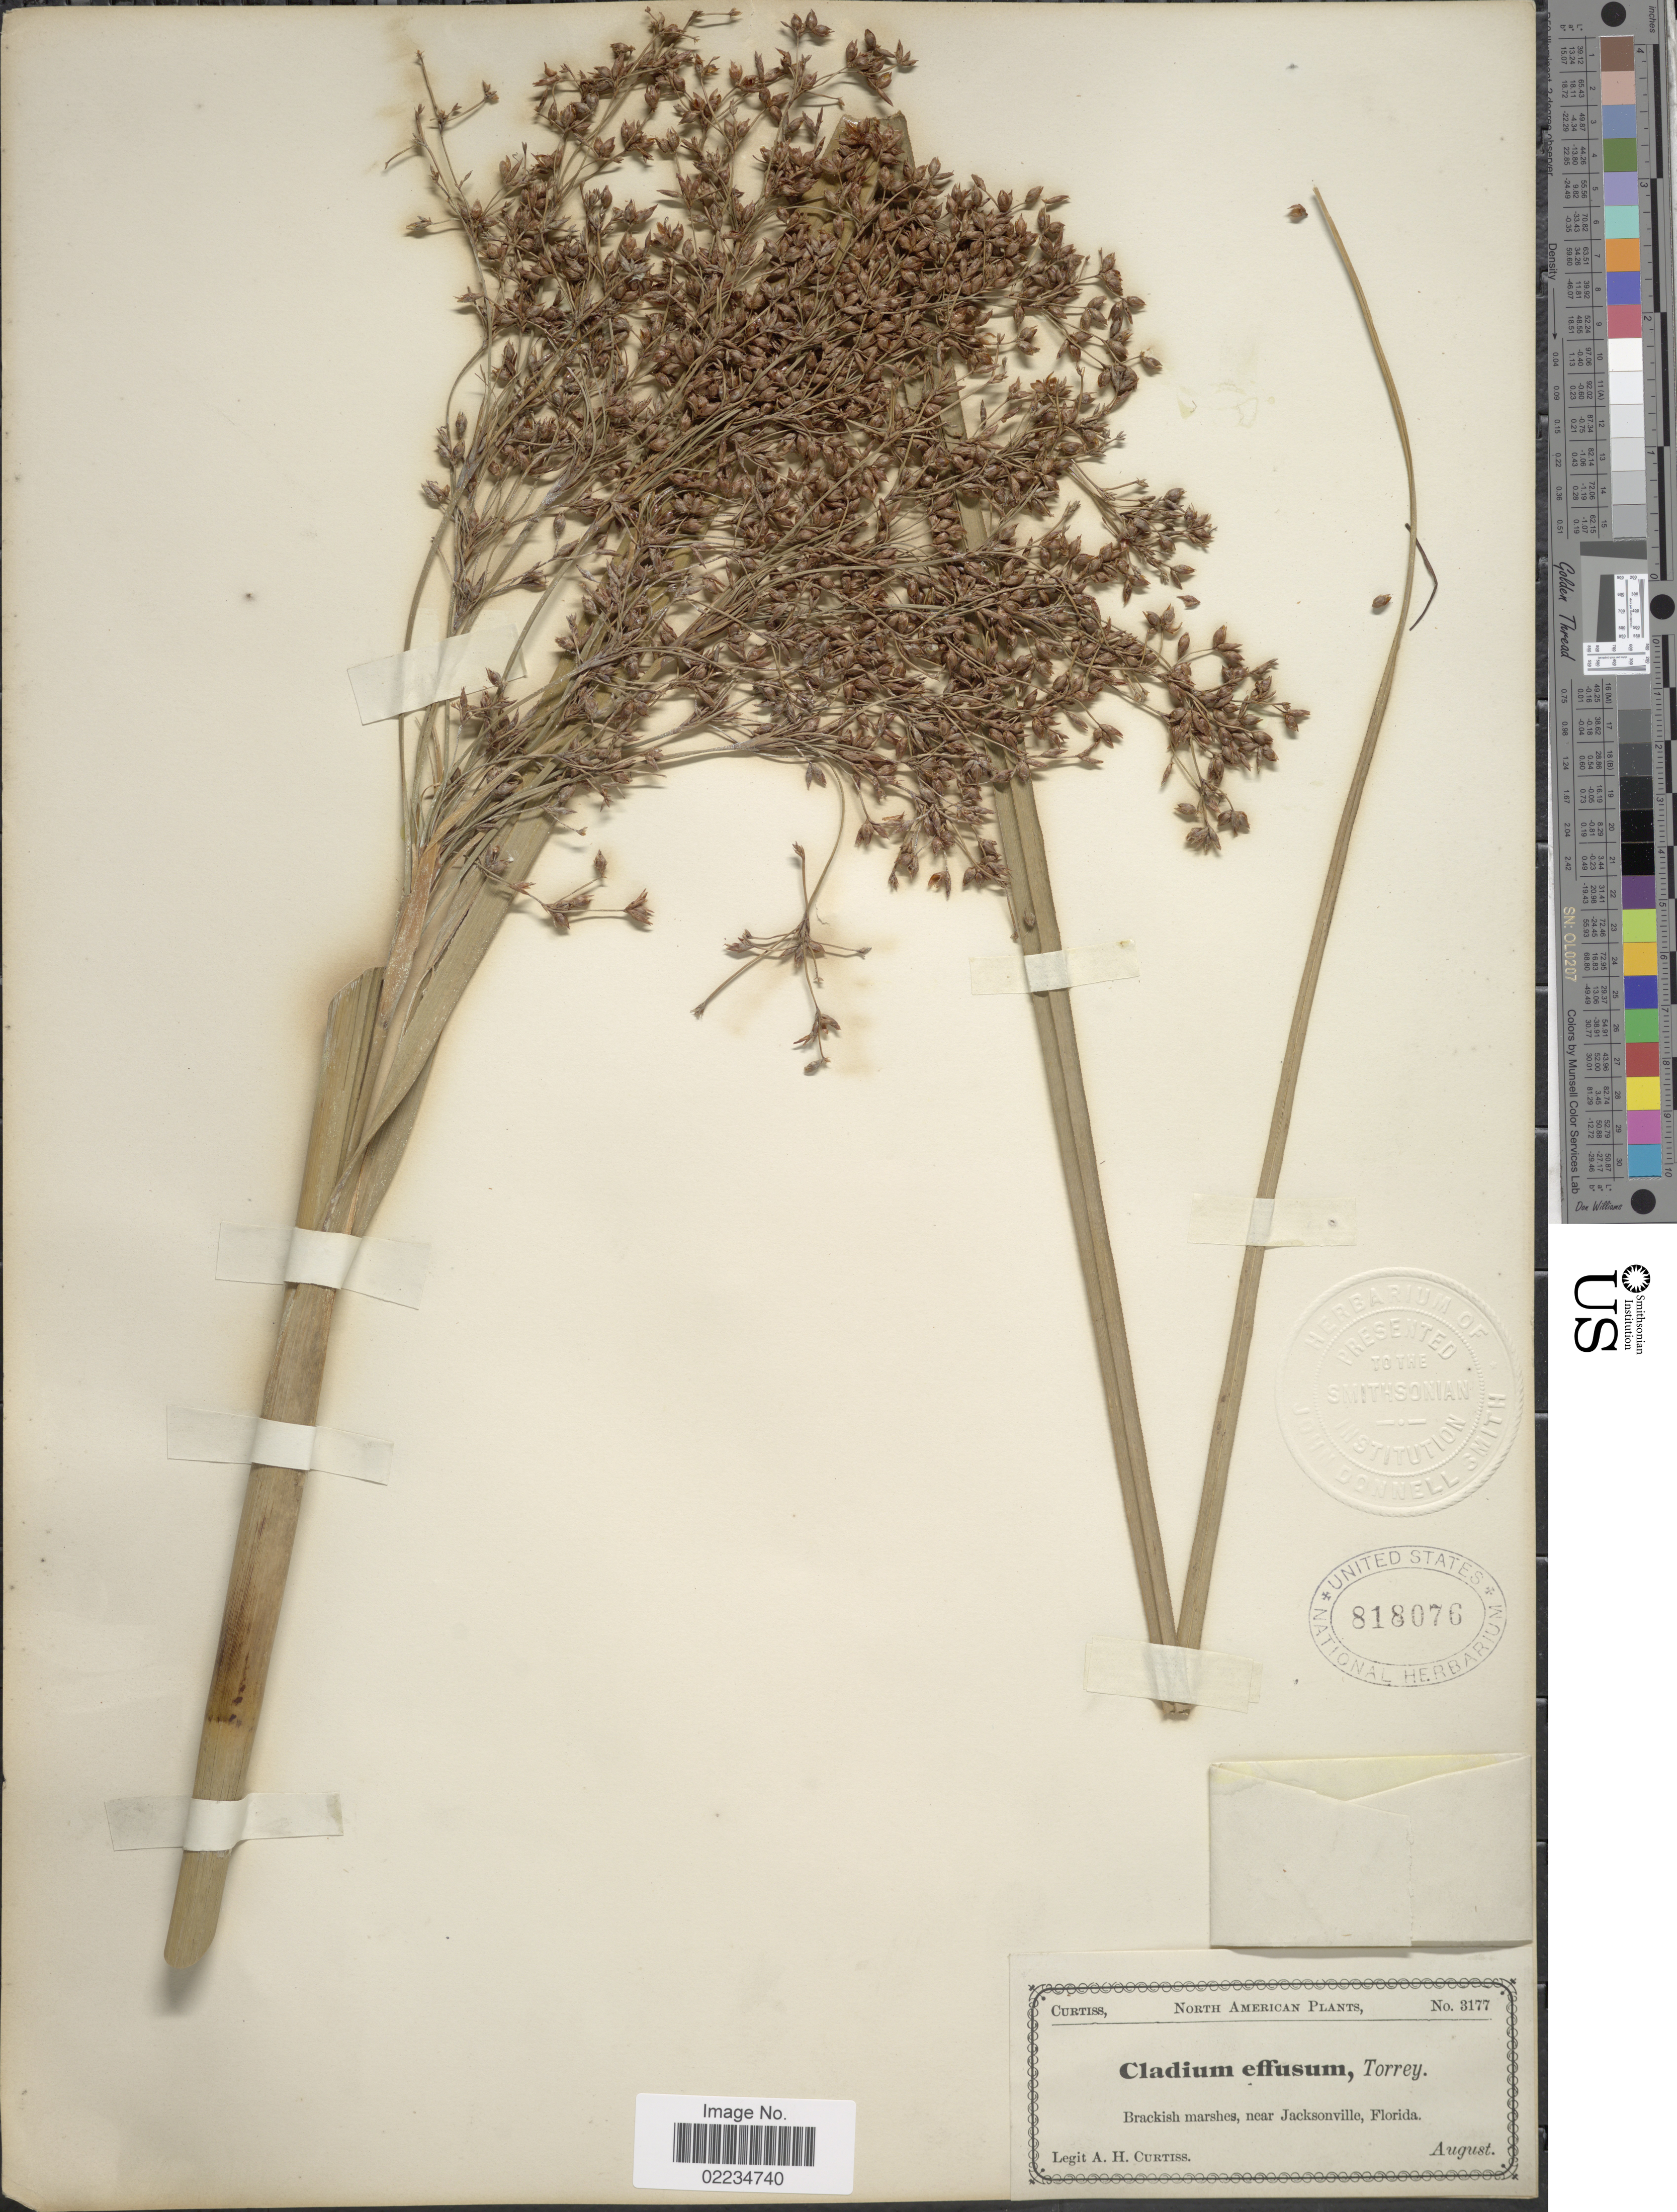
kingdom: Plantae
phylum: Tracheophyta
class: Liliopsida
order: Poales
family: Cyperaceae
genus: Cladium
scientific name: Cladium jamaicense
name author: Crantz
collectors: A. H. Curtiss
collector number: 3177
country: United States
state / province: Florida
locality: Brackish marshes, near Jacksonville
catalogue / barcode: US 818076